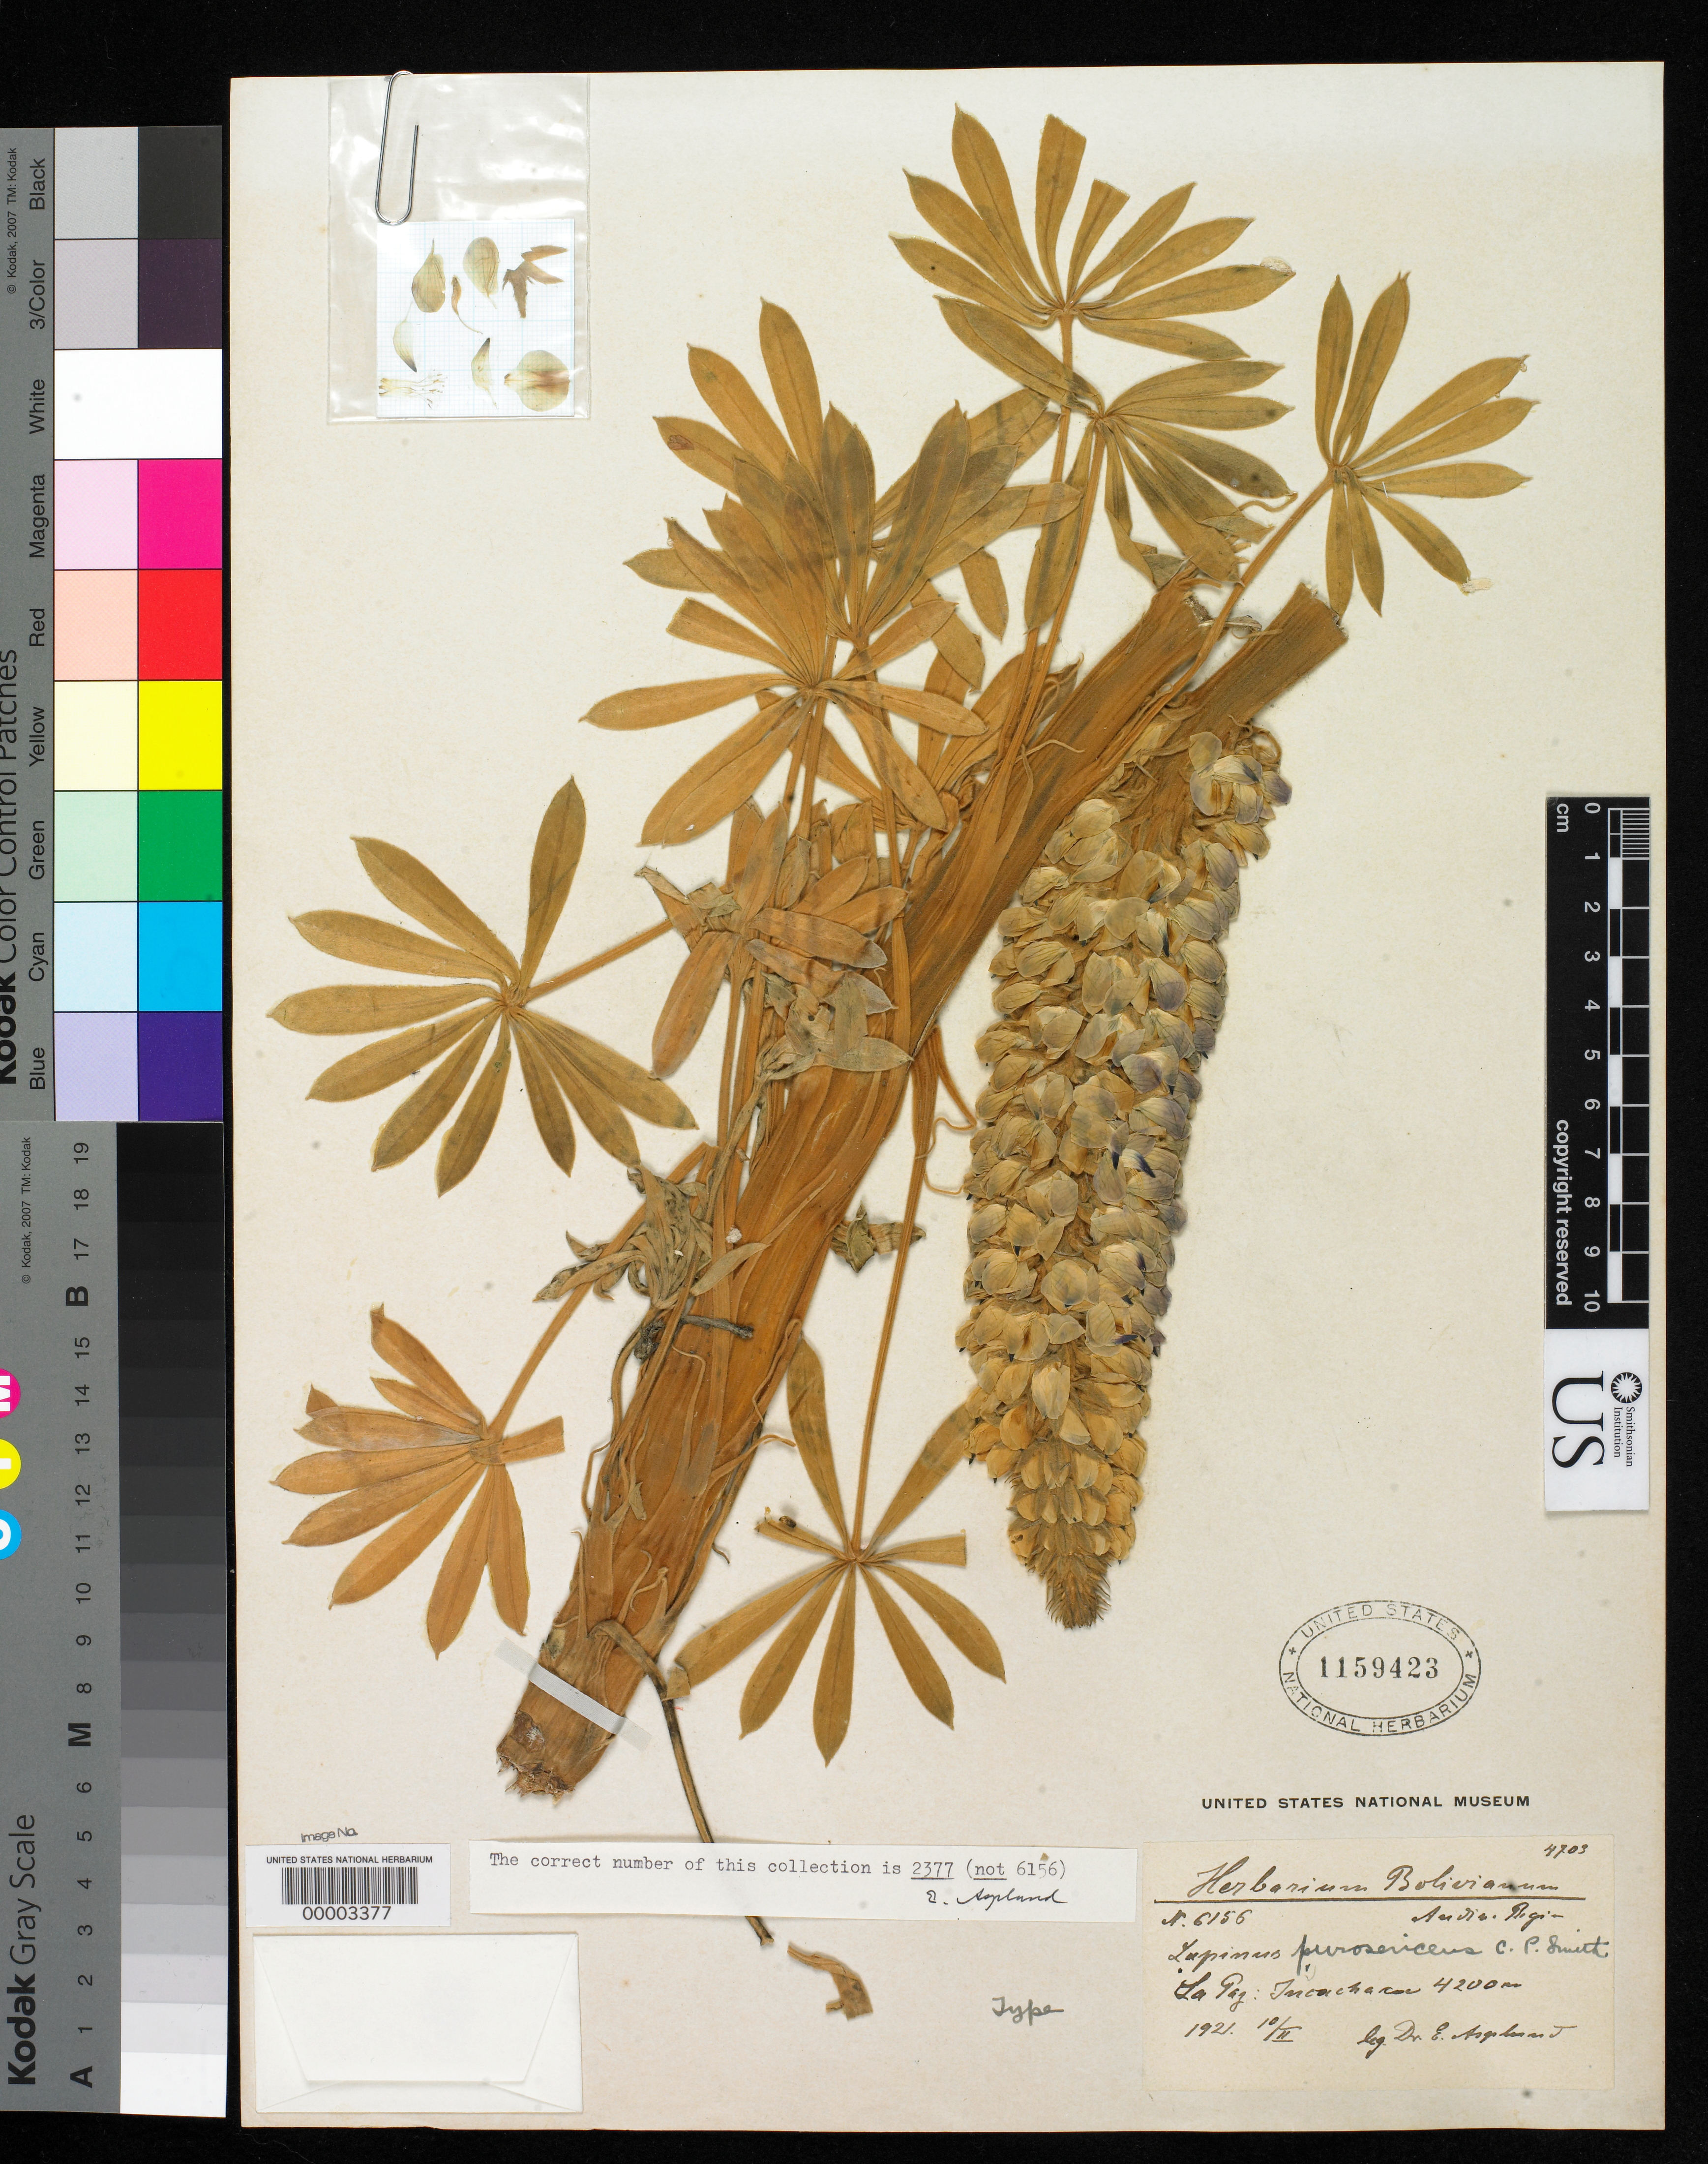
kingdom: Plantae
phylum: Tracheophyta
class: Magnoliopsida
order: Fabales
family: Fabaceae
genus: Lupinus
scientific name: Lupinus purosericeus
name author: C.P. Sm.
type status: Holotype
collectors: E. Asplund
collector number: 6156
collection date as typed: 10 Feb 1921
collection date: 1921-02-10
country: Bolivia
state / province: La Paz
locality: Tucochacoe.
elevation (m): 4200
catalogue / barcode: US 1159423